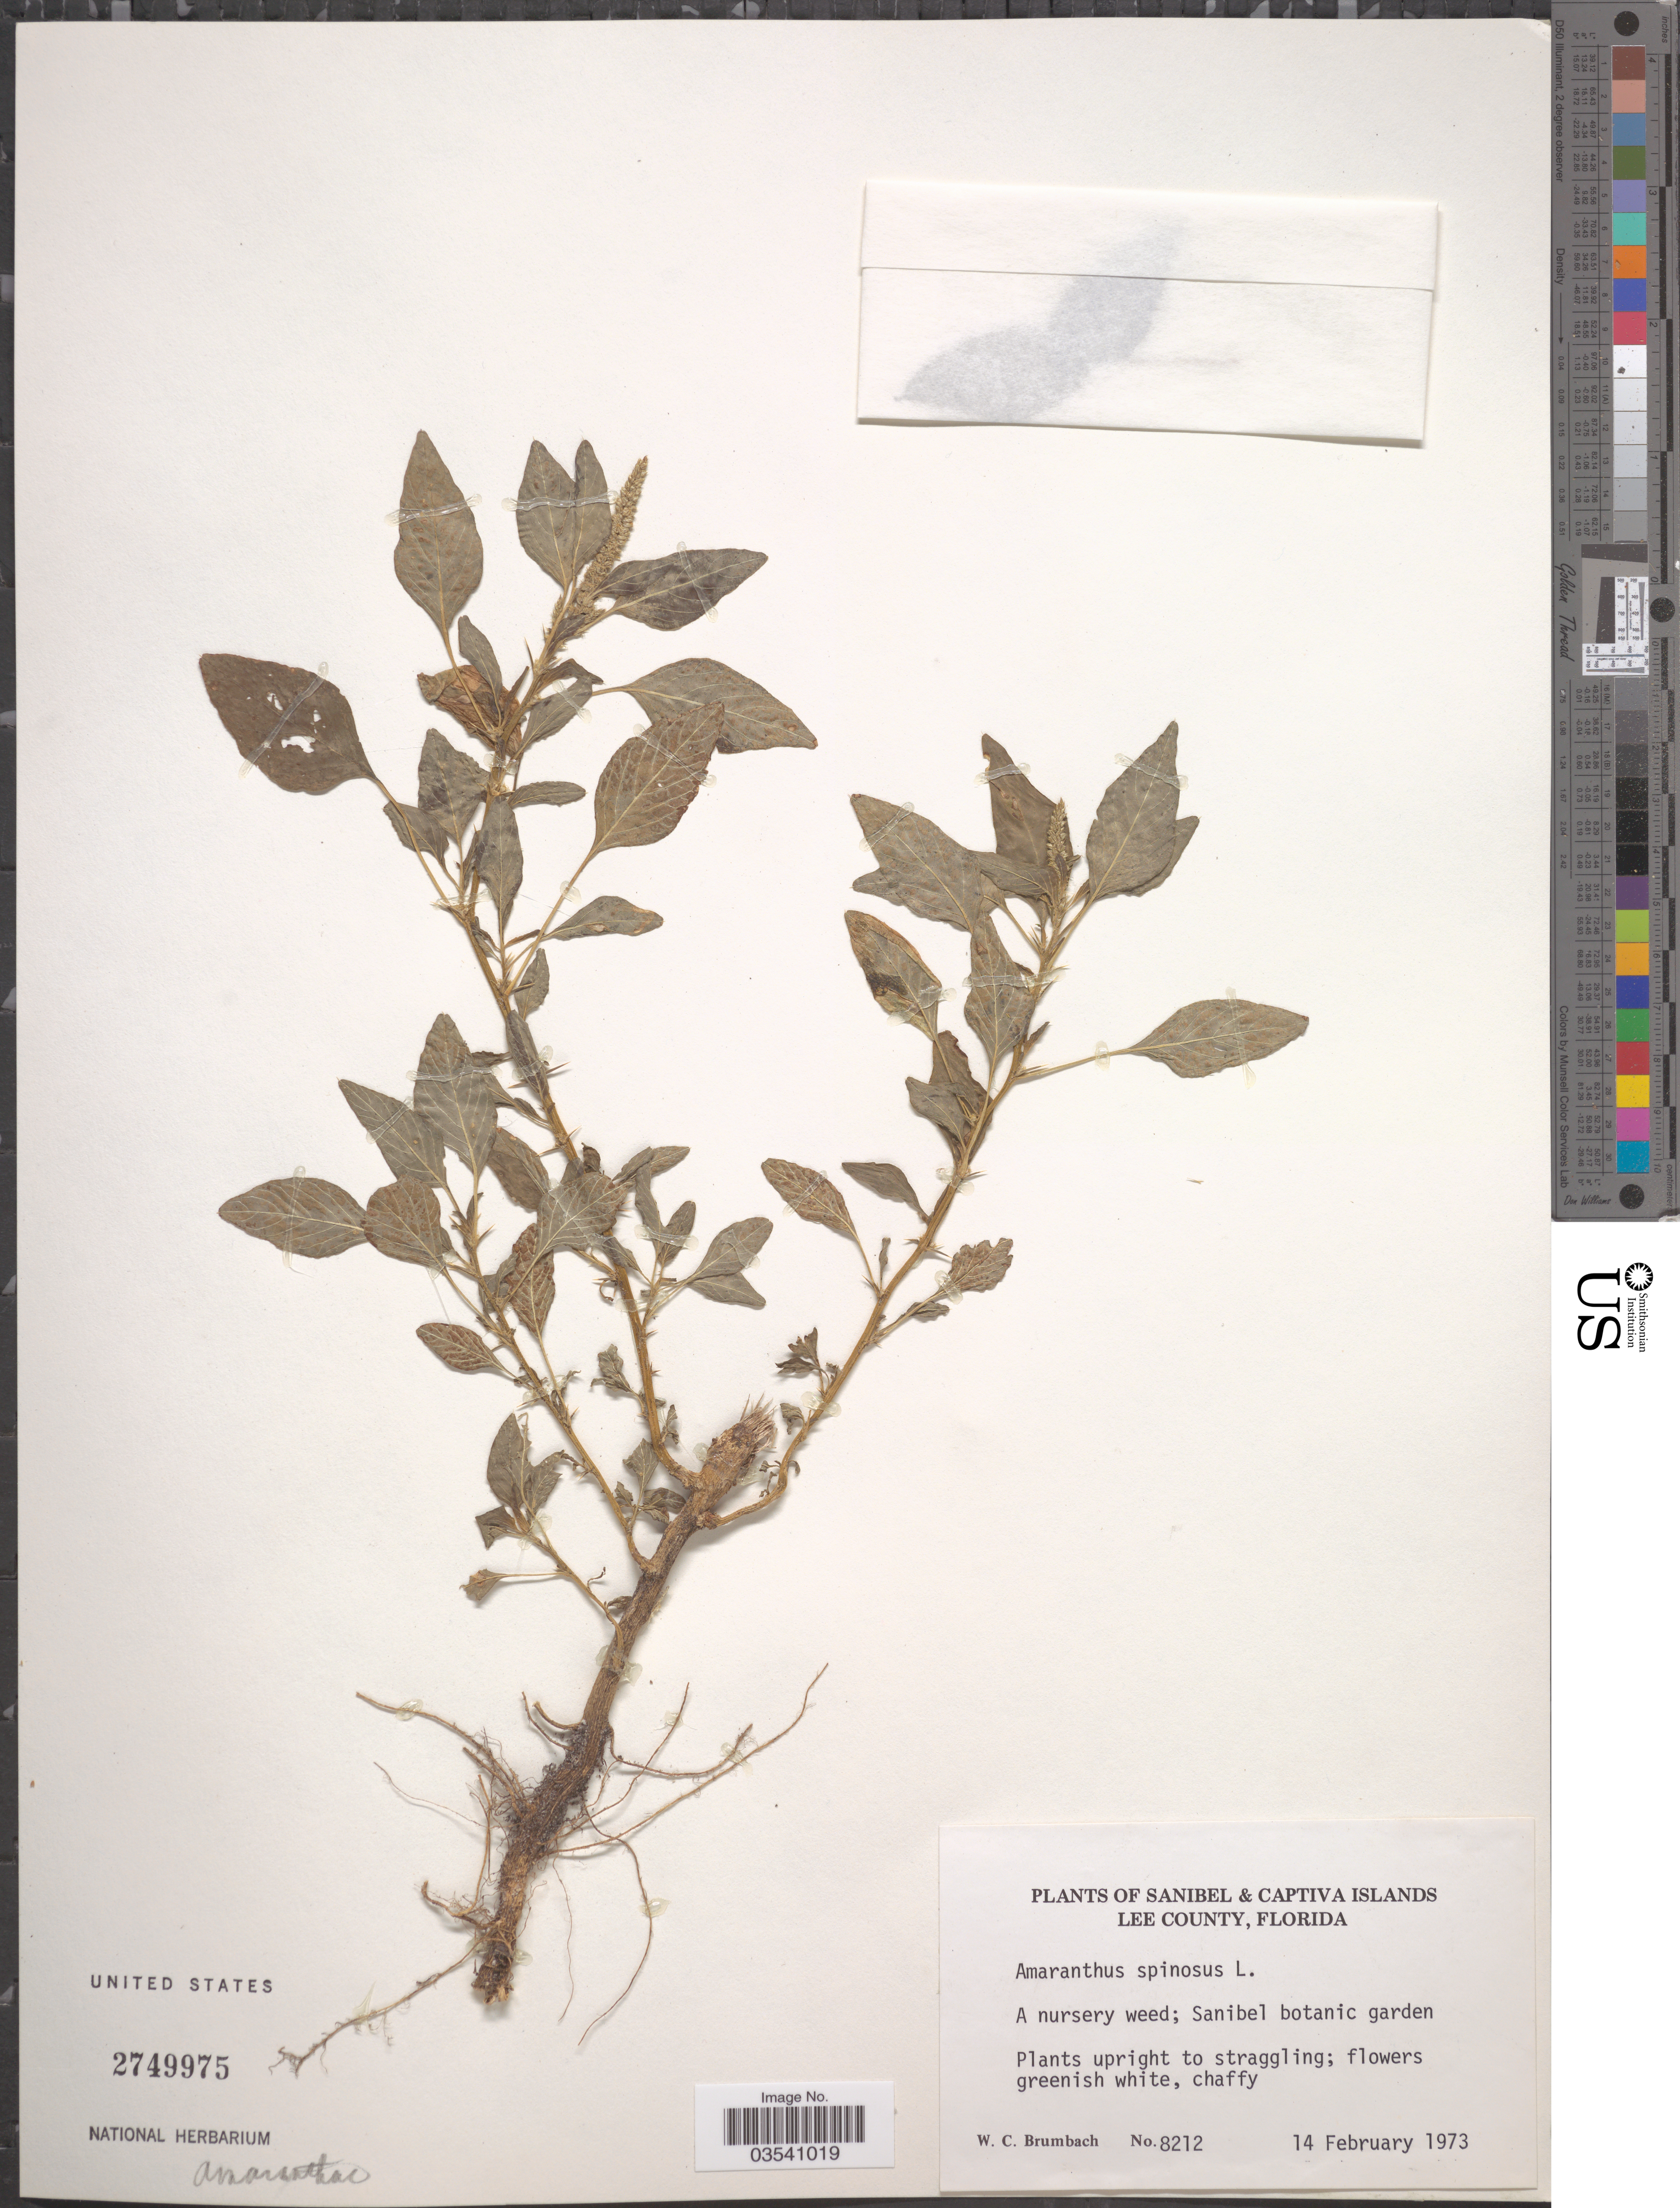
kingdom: Plantae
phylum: Tracheophyta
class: Magnoliopsida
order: Caryophyllales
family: Amaranthaceae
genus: Amaranthus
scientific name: Amaranthus spinosus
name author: L.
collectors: W. C. Brumbach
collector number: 8212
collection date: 1973-02-14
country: United States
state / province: Florida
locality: Sanibel. Sanibel botanic garden.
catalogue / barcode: US 2749975